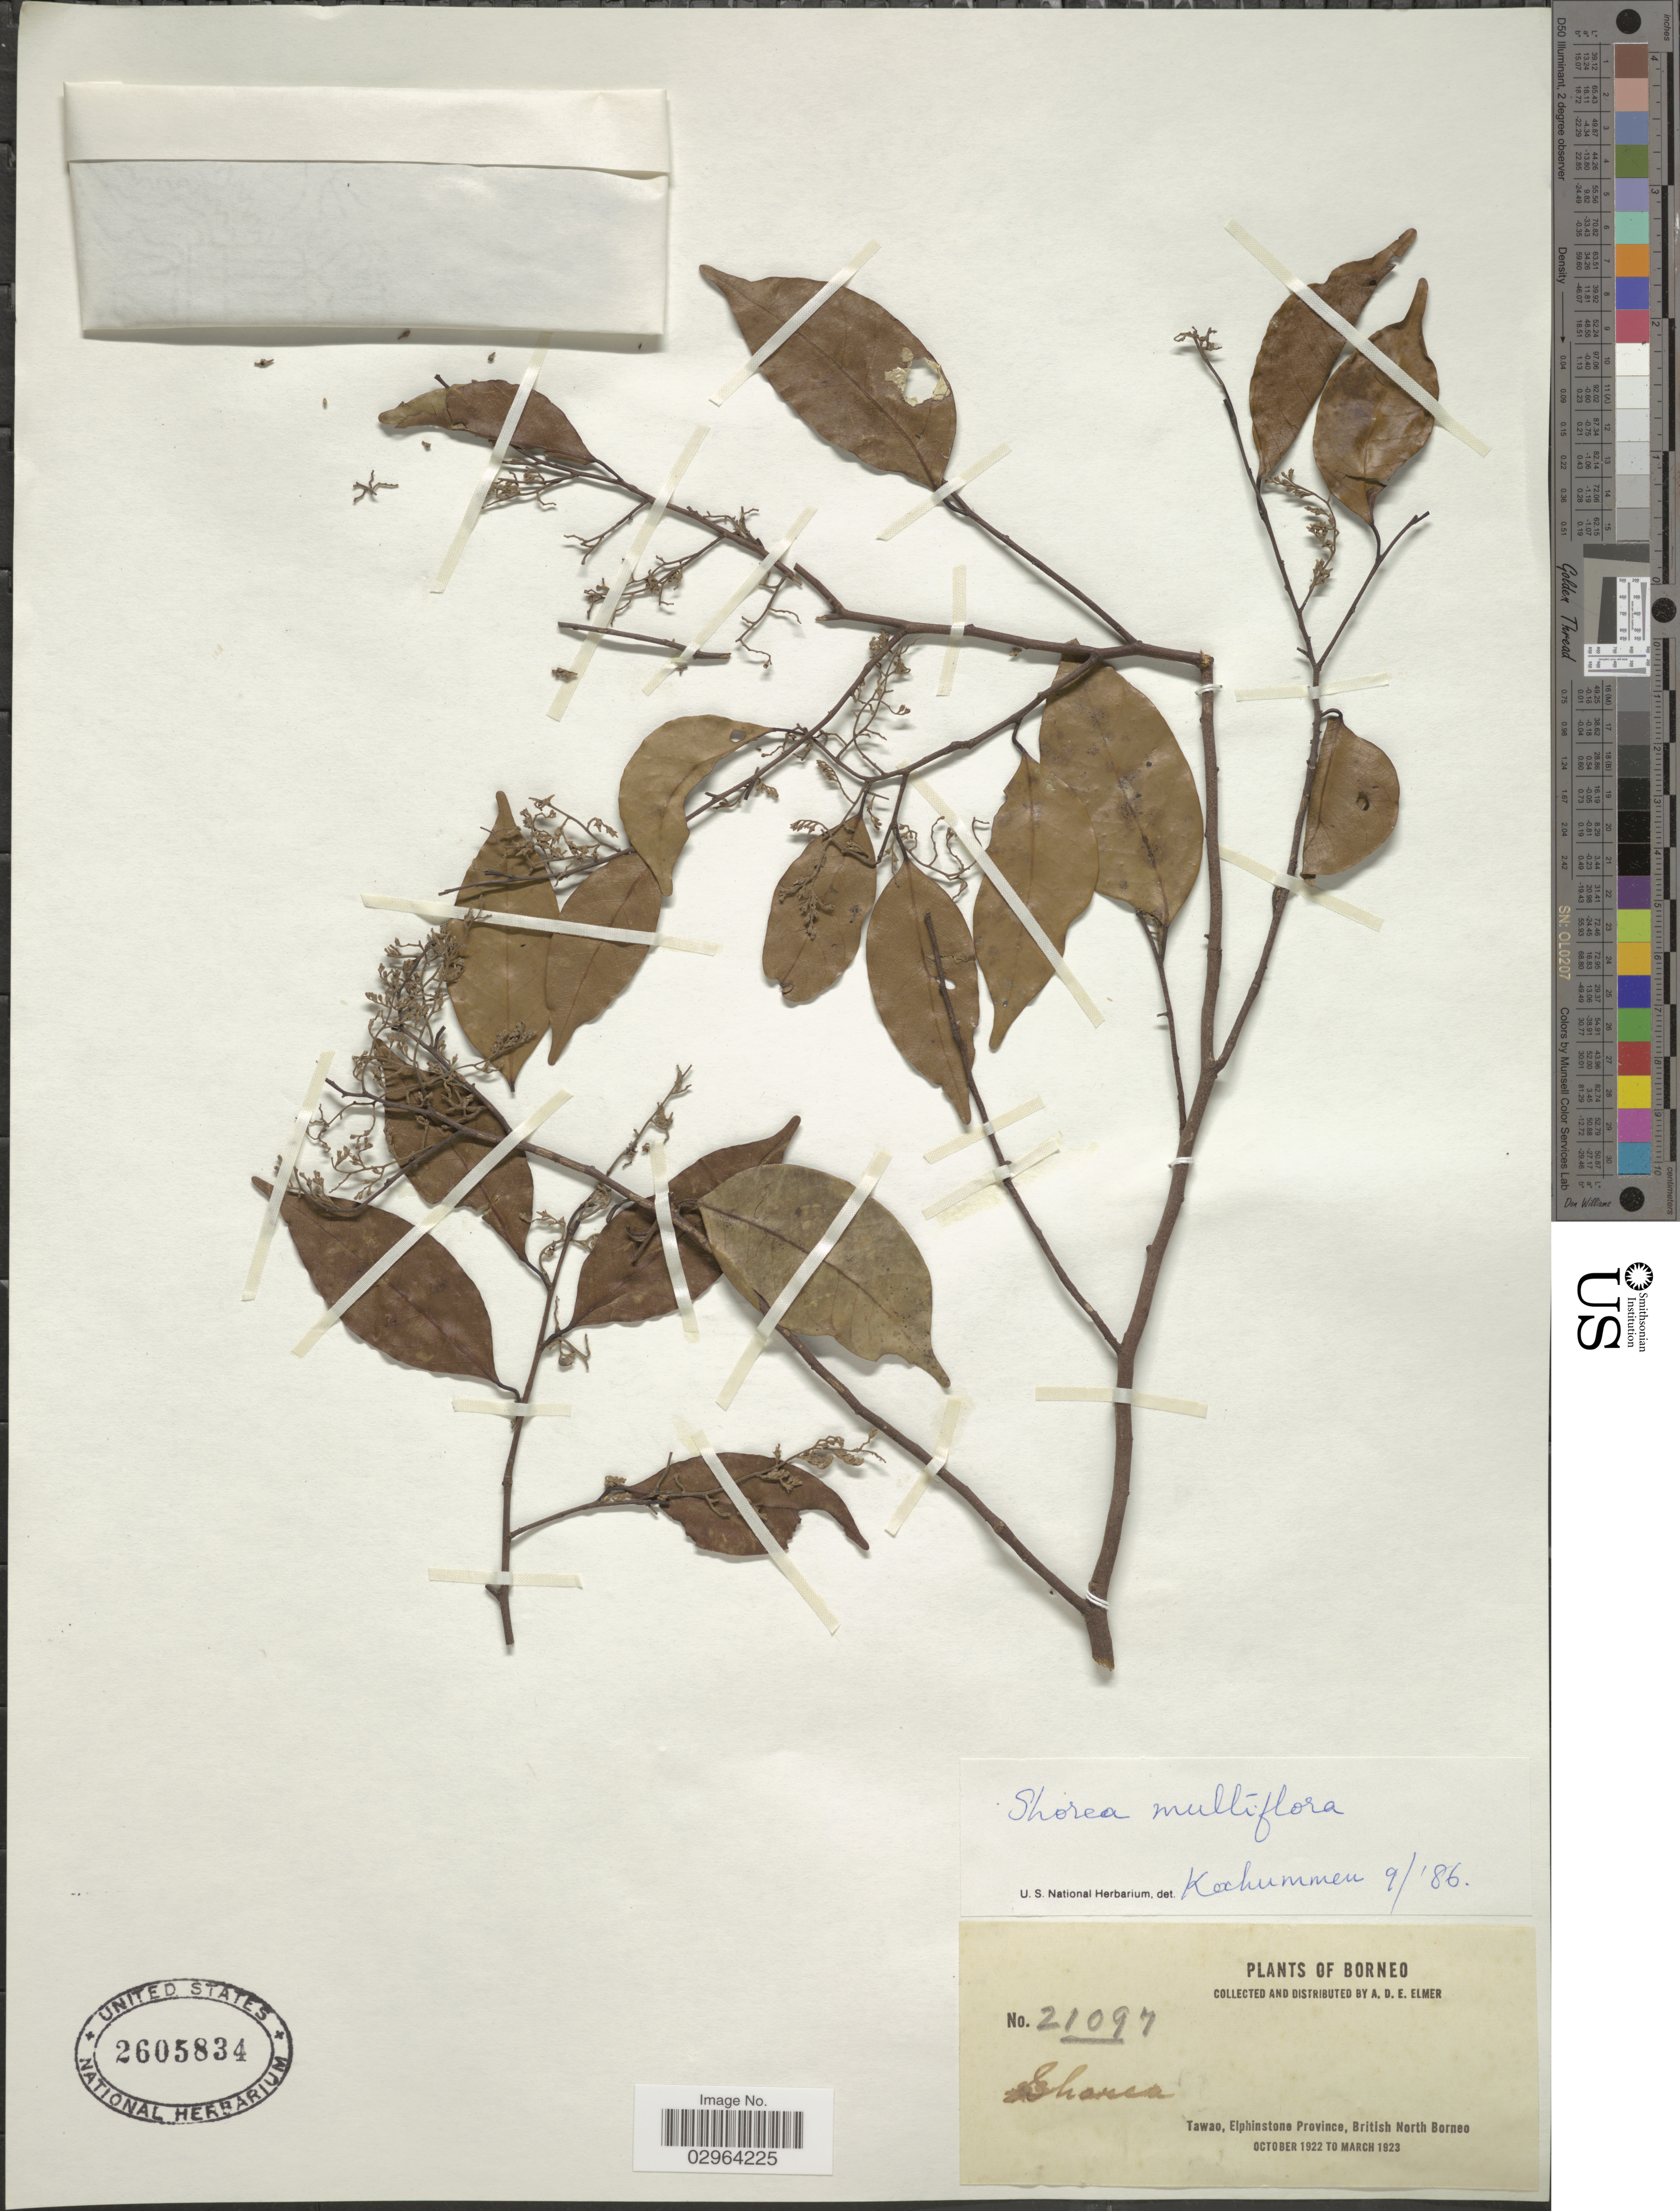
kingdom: Plantae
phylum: Tracheophyta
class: Magnoliopsida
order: Malvales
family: Dipterocarpaceae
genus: Richetia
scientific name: Richetia multiflora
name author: (Burck) P.S. Ashton & J. Heck.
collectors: A. D. E. Elmer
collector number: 21097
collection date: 1922-10/1923-03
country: Malaysia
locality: Borneo. Tawao, Elphinstone, British North Borneo.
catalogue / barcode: US 2605834